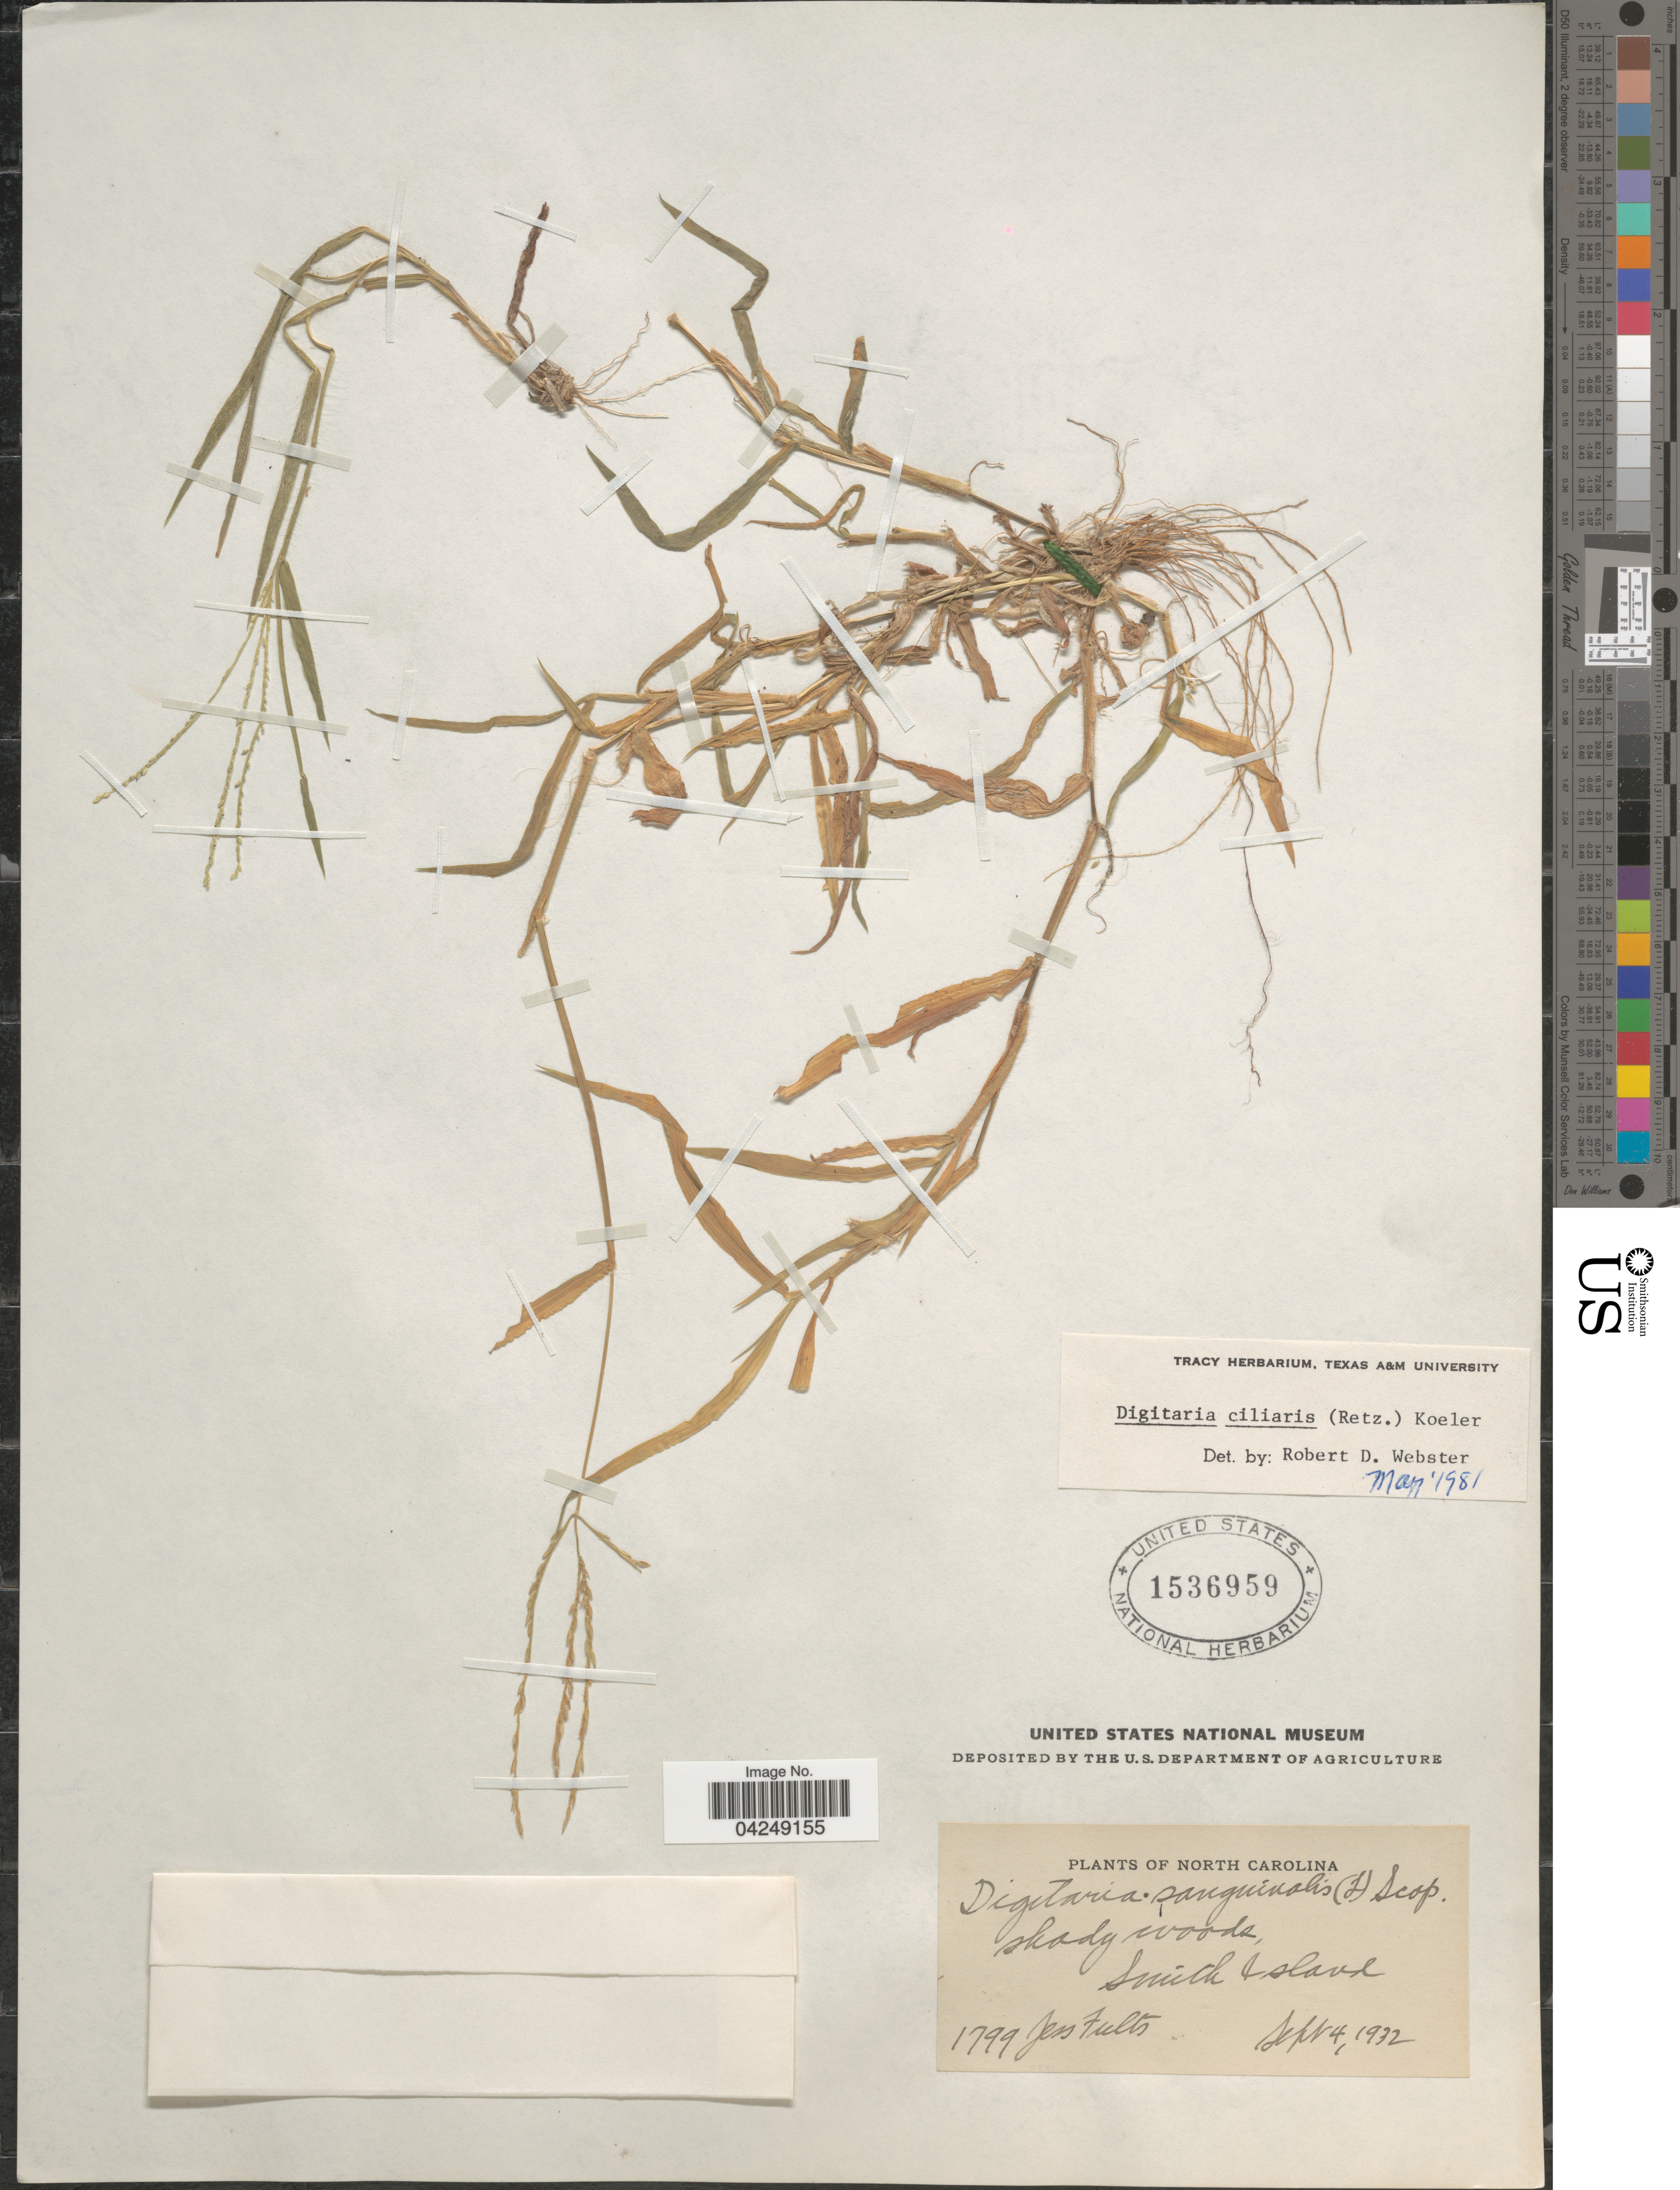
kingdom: Plantae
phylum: Tracheophyta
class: Liliopsida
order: Poales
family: Poaceae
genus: Digitaria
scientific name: Digitaria ciliaris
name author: (Retz.) Koeler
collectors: J. Fults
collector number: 1799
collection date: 1932-09-04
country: United States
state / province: North Carolina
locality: Shady woods, Smith Island.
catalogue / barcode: US 1536959